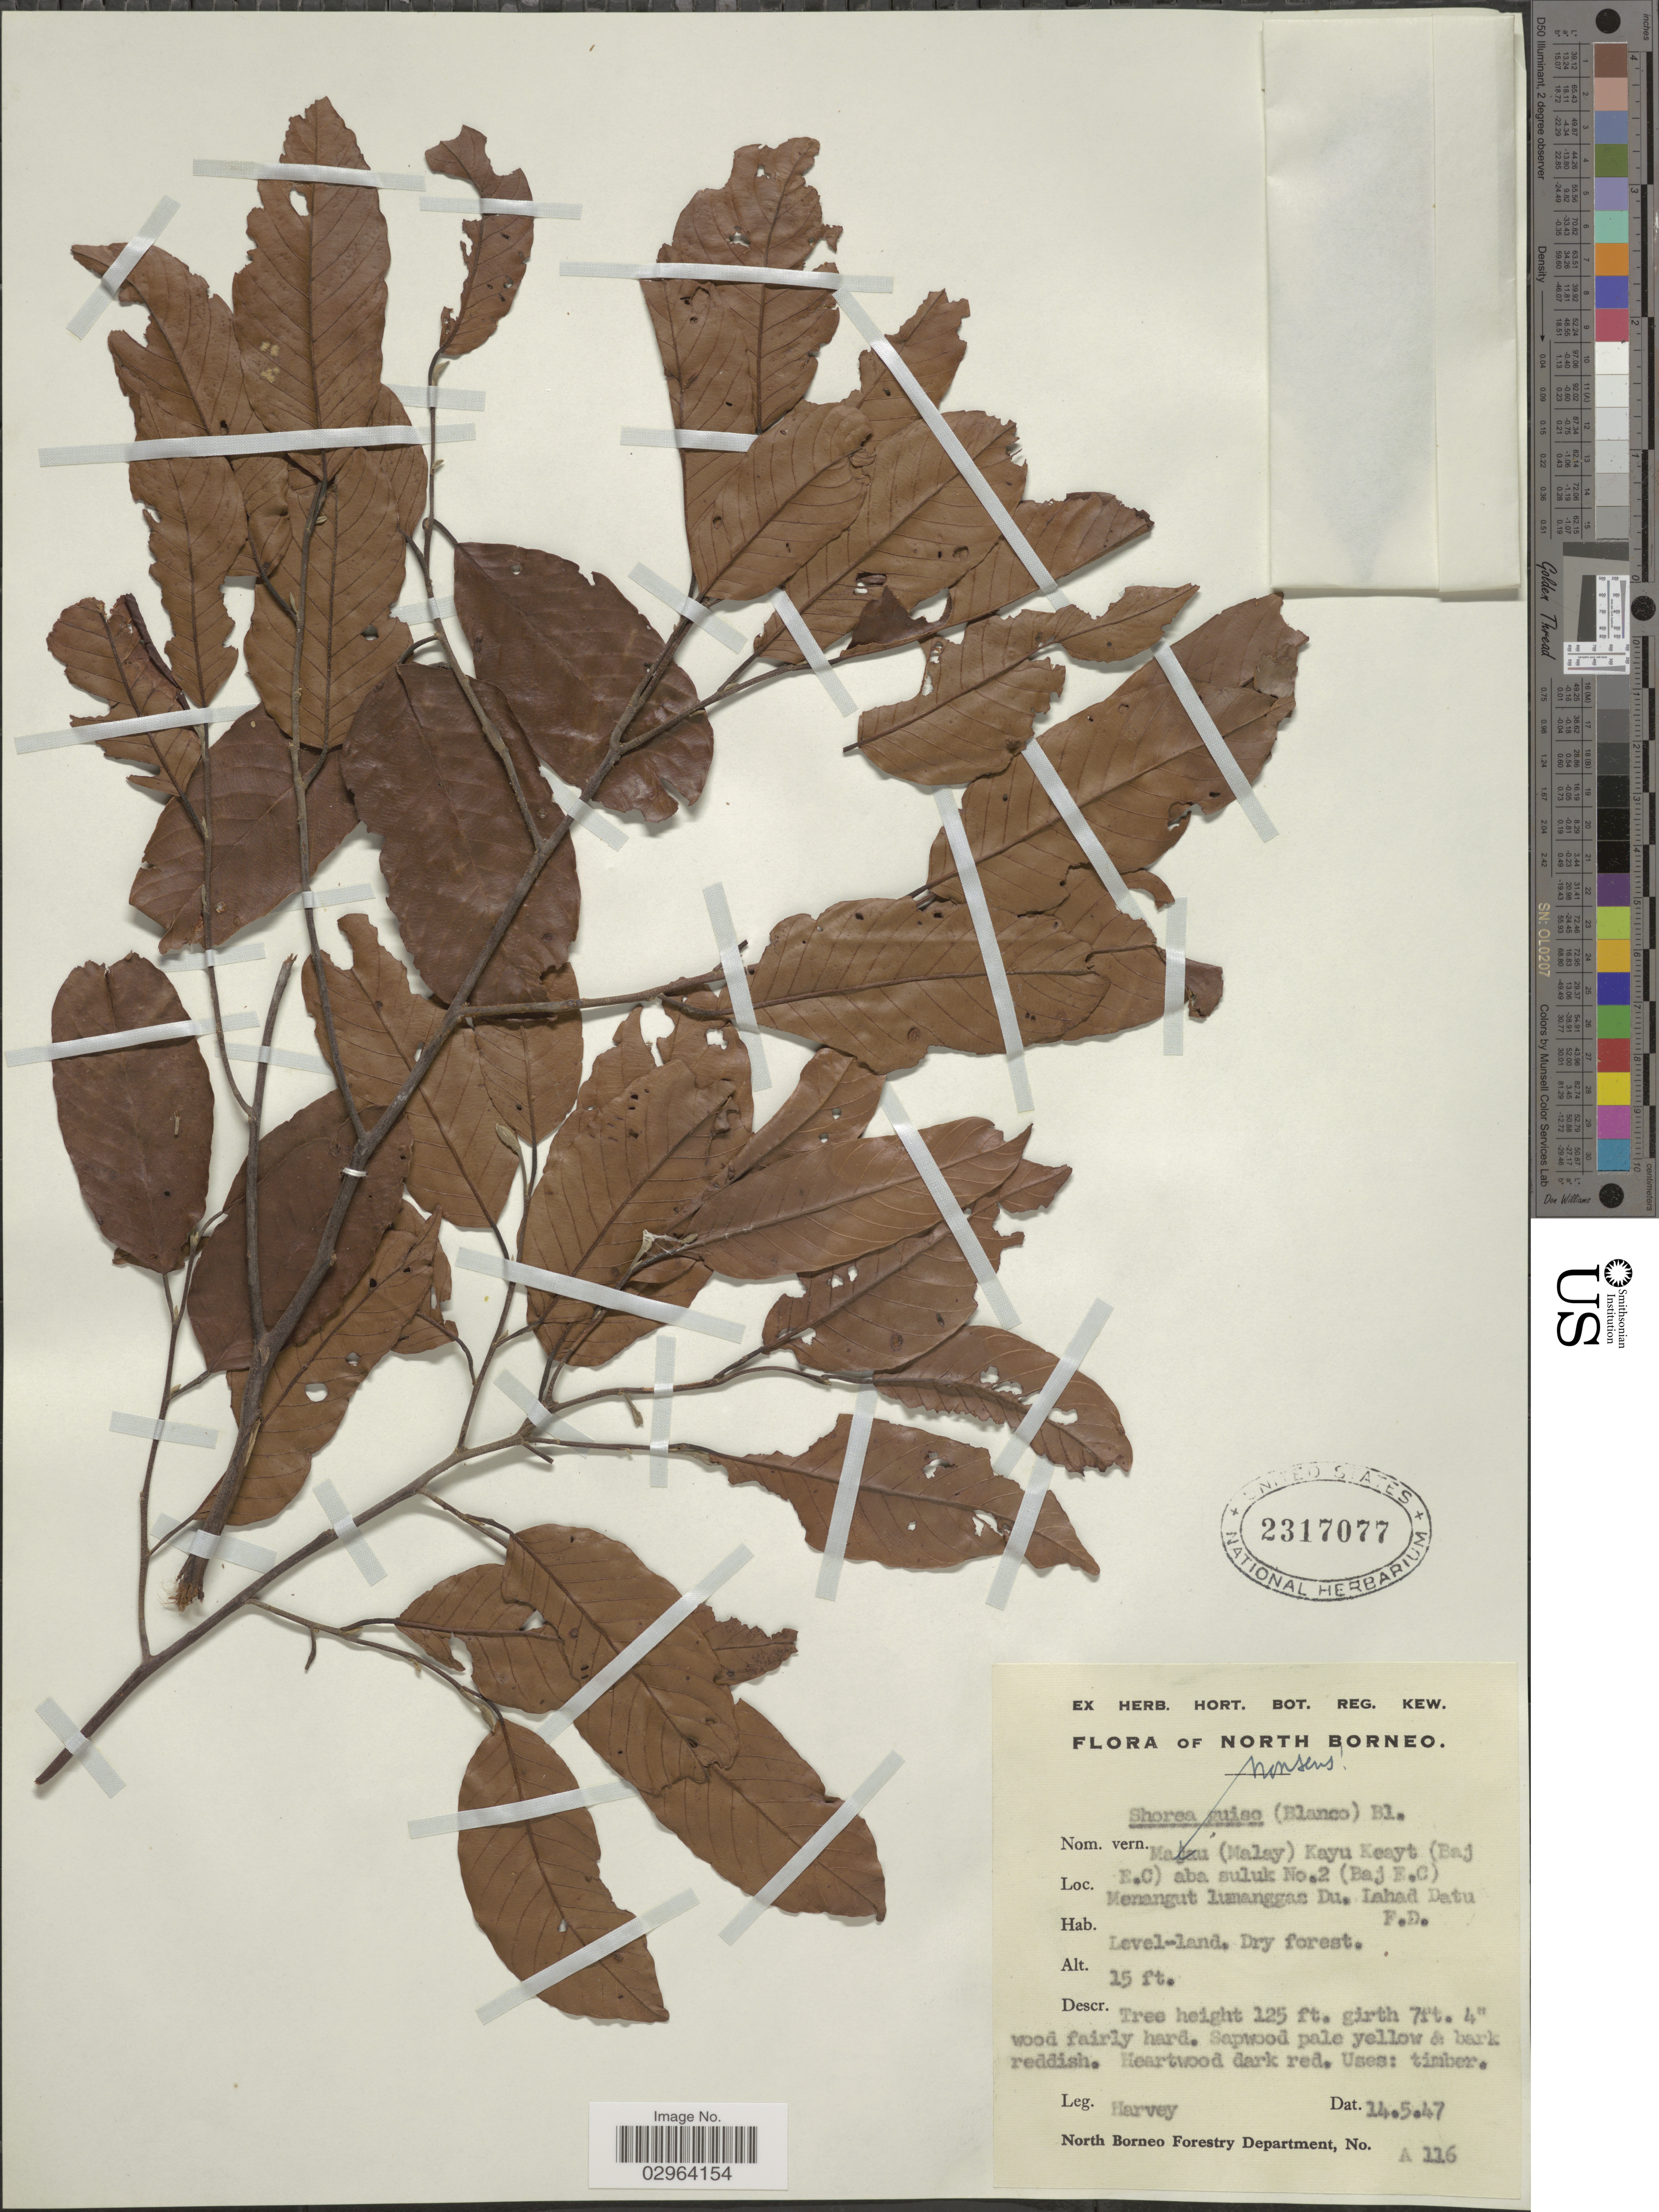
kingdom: Plantae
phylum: Tracheophyta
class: Magnoliopsida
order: Malvales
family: Dipterocarpaceae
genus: Shorea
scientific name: Shorea guiso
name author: (Blanco) Blume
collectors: -. Harvey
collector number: A 116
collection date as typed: Transcribed d/m/y: 14/5/47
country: Malaysia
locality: North Borneo. Makau (Malay) Kayu Keayt (Baj E.C) aba suluk No. 2 (Baj E.C) Menangut lumanggas Du. Lahad Datu F.D. Nonsens [interpreted] [unsure placement].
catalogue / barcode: US 2317077